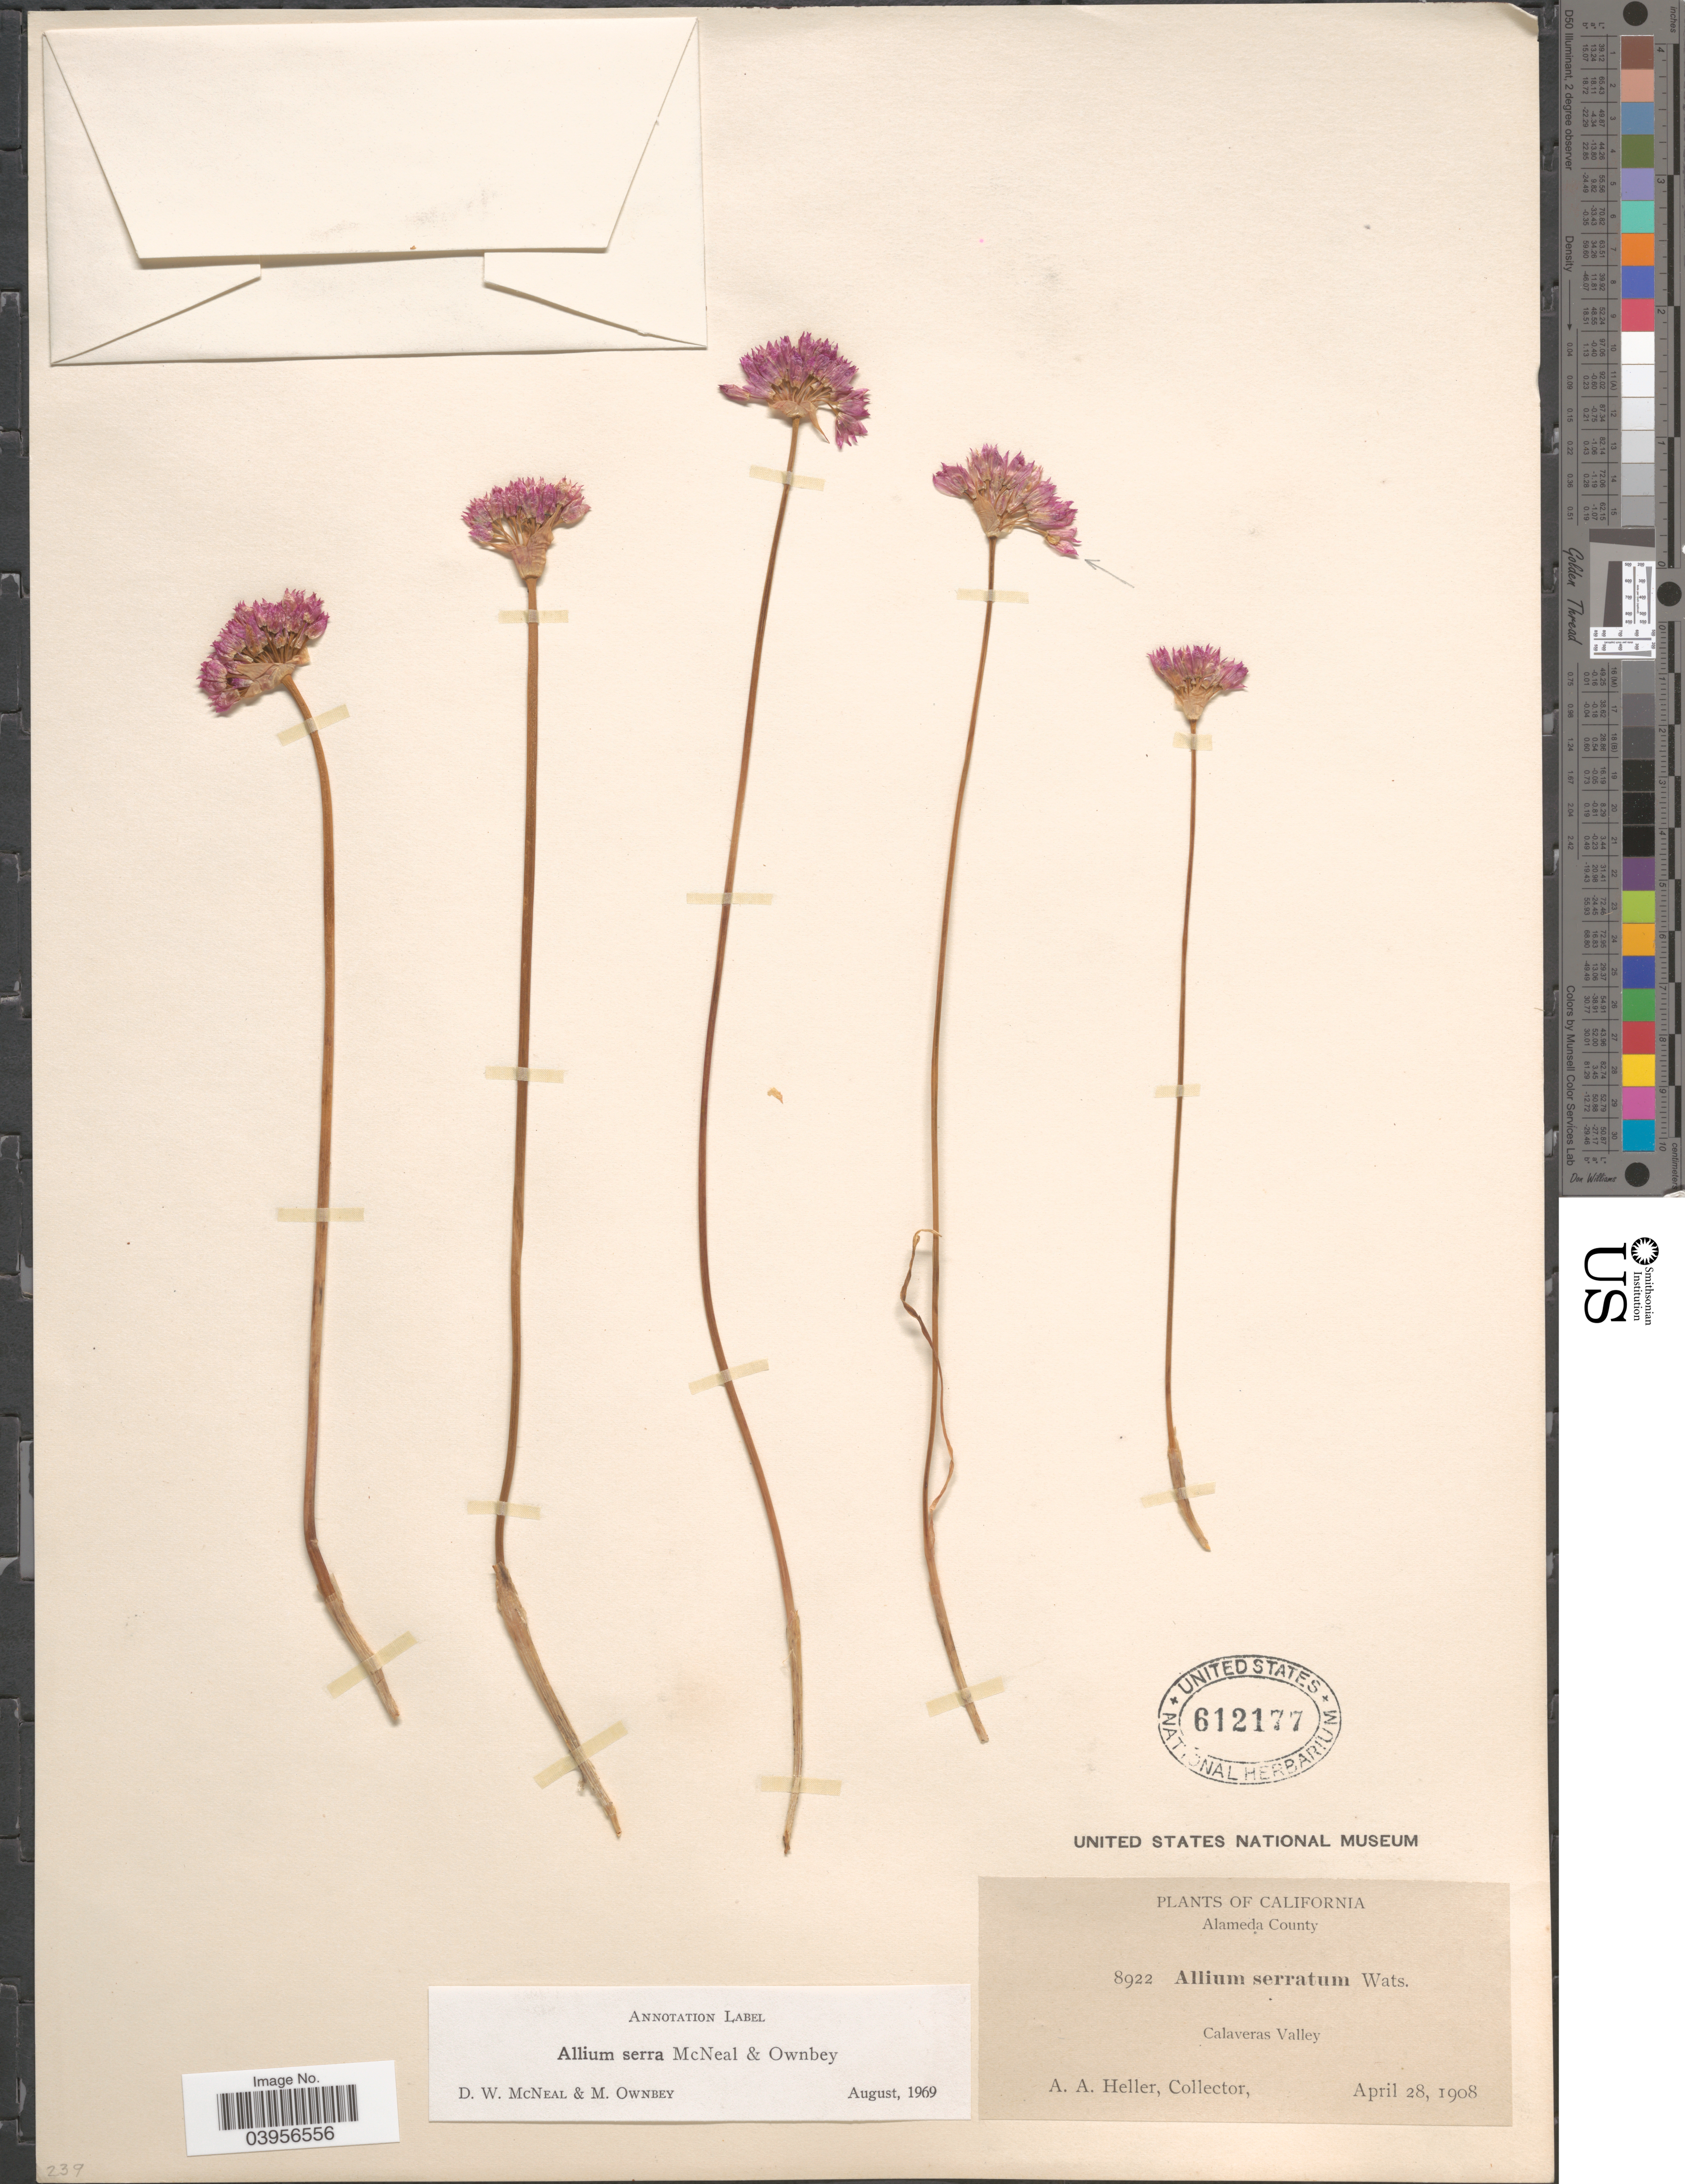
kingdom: Plantae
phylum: Tracheophyta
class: Liliopsida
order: Asparagales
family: Amaryllidaceae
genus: Allium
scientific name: Allium serra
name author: McNeal & Ownbey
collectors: A. A. Heller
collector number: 8922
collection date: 1908-04-28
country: United States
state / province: California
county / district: Alameda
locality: Alameda County. Calaveras Valley.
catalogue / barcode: US 612177